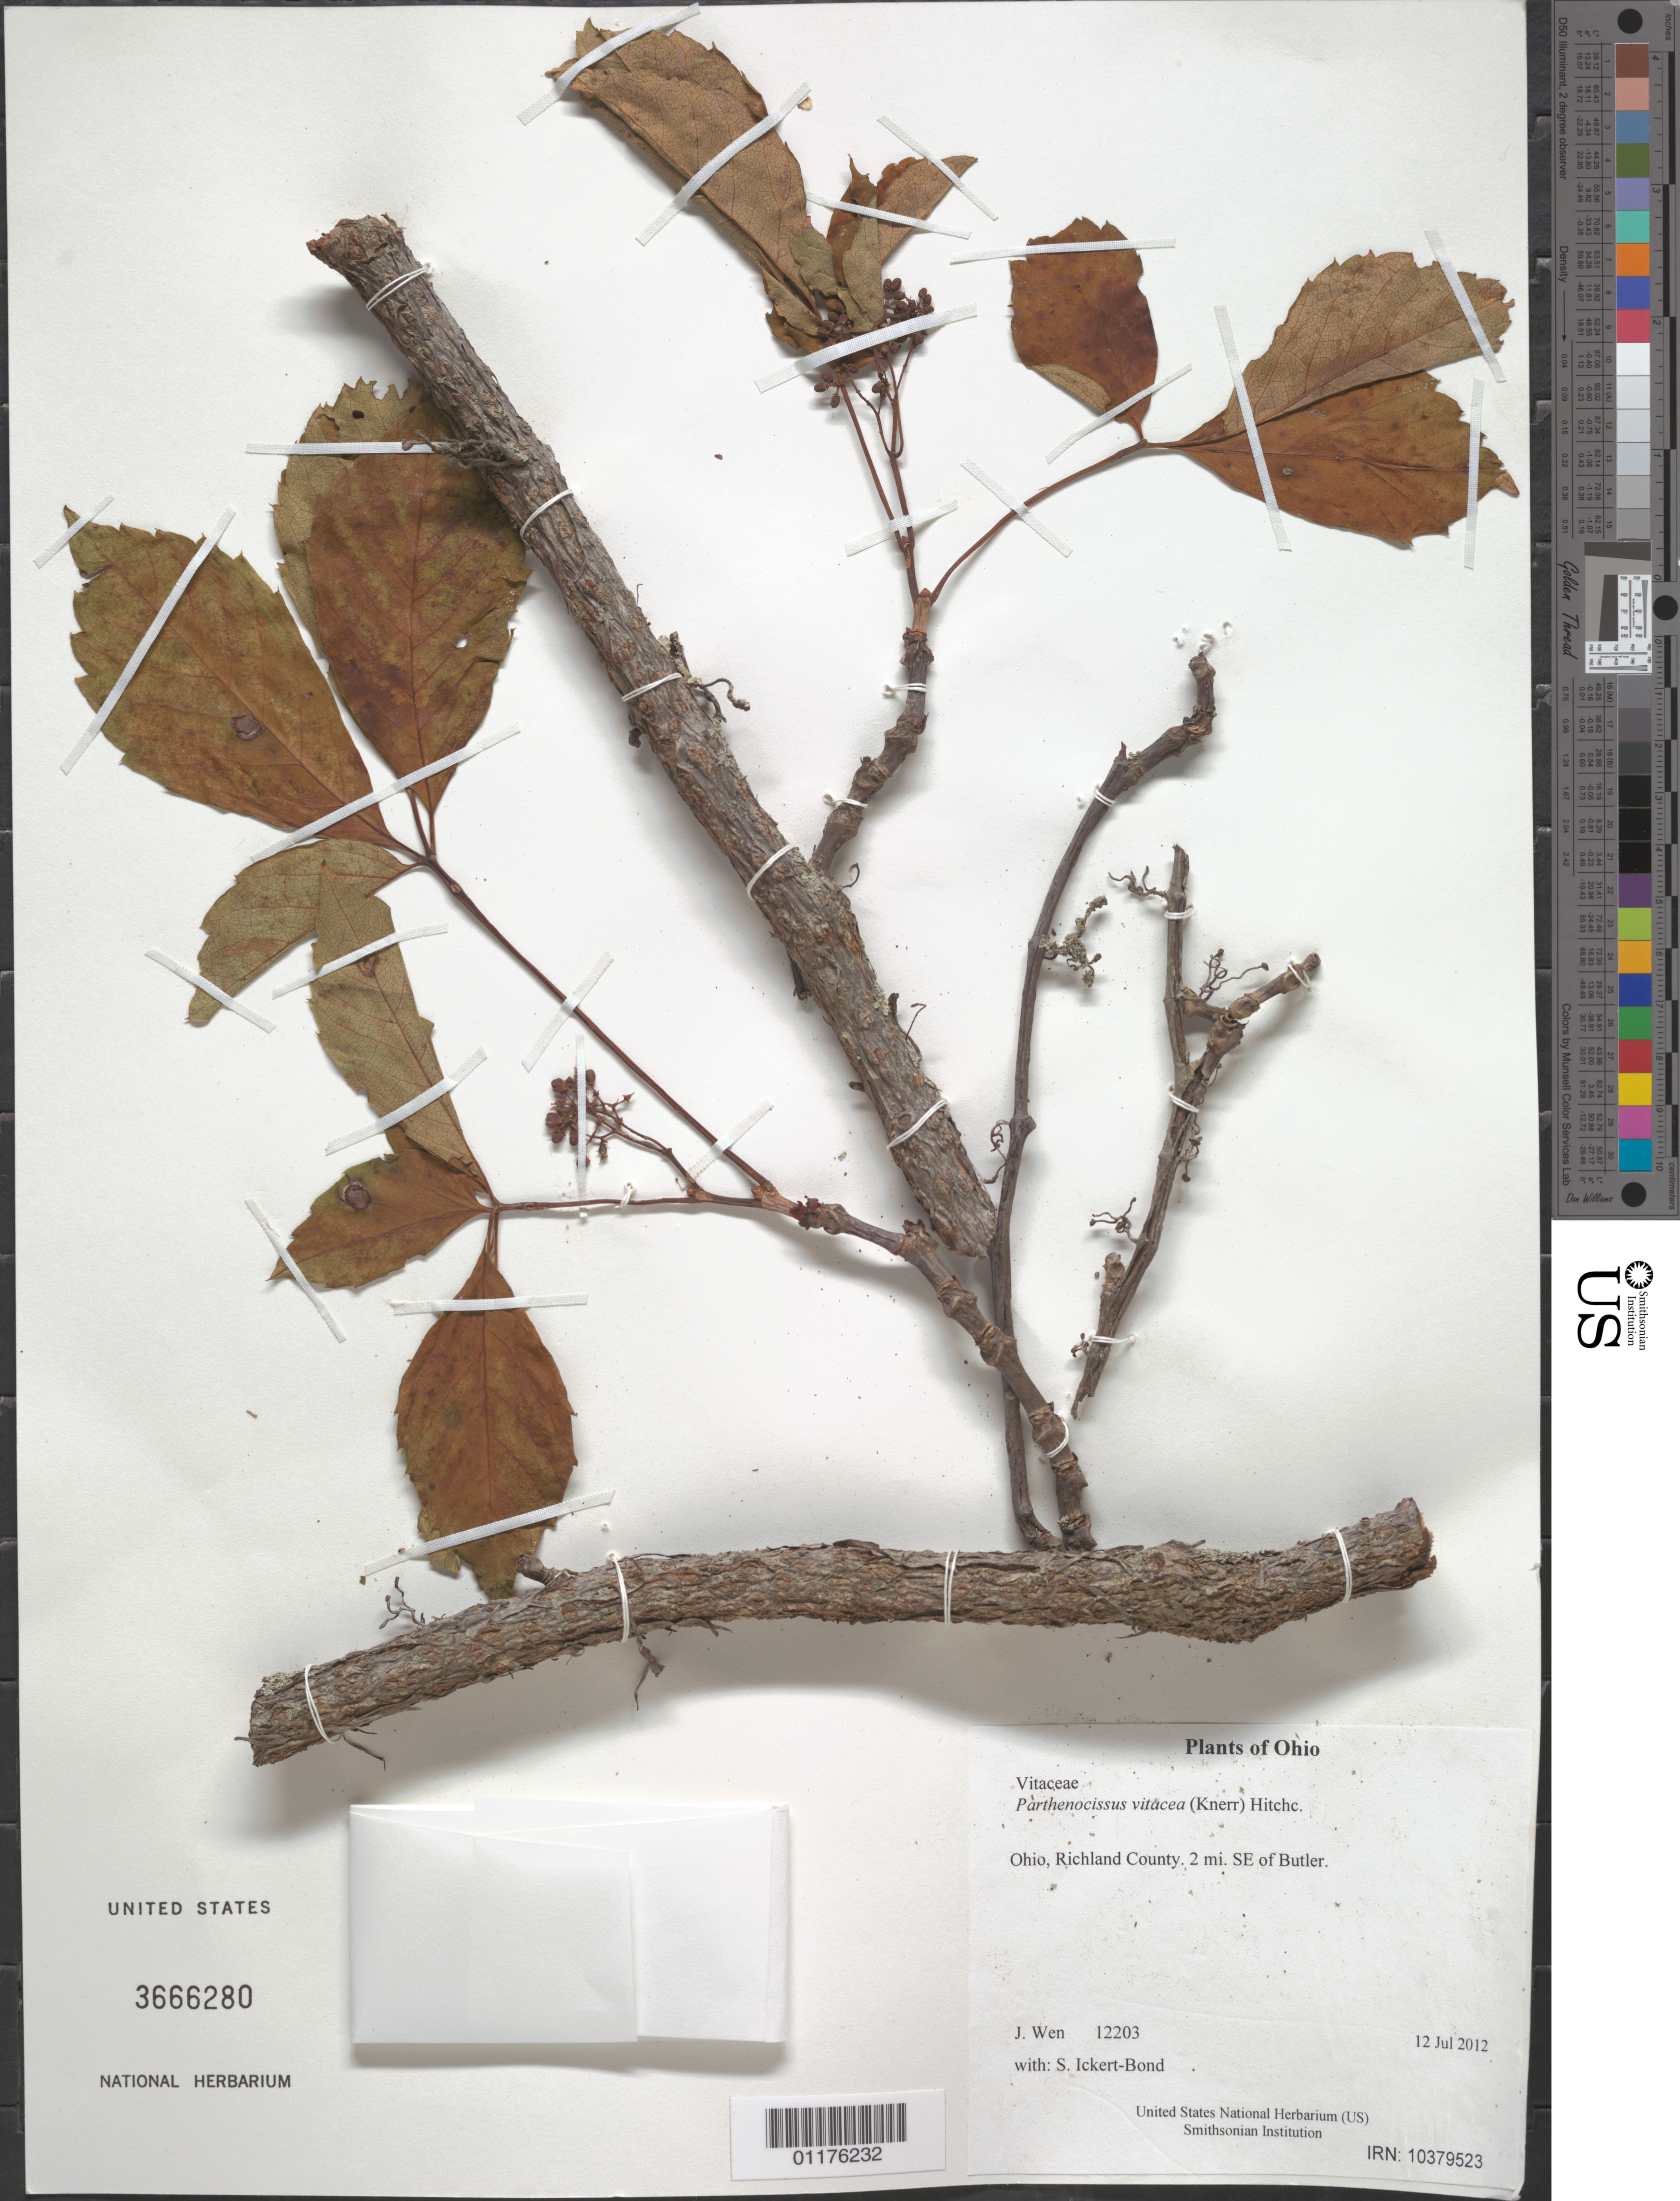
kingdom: Plantae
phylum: Tracheophyta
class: Magnoliopsida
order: Vitales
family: Vitaceae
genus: Parthenocissus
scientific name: Parthenocissus vitacea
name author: (Knerr) Hitchc.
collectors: J. Wen & S. Ickert-Bond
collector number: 12203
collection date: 2012-07-12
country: United States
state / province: Ohio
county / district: Richland County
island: Luzon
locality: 2 mi. SE of Butler.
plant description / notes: Population samples, flowers in FAA, wood samples.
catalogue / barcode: US 3666280